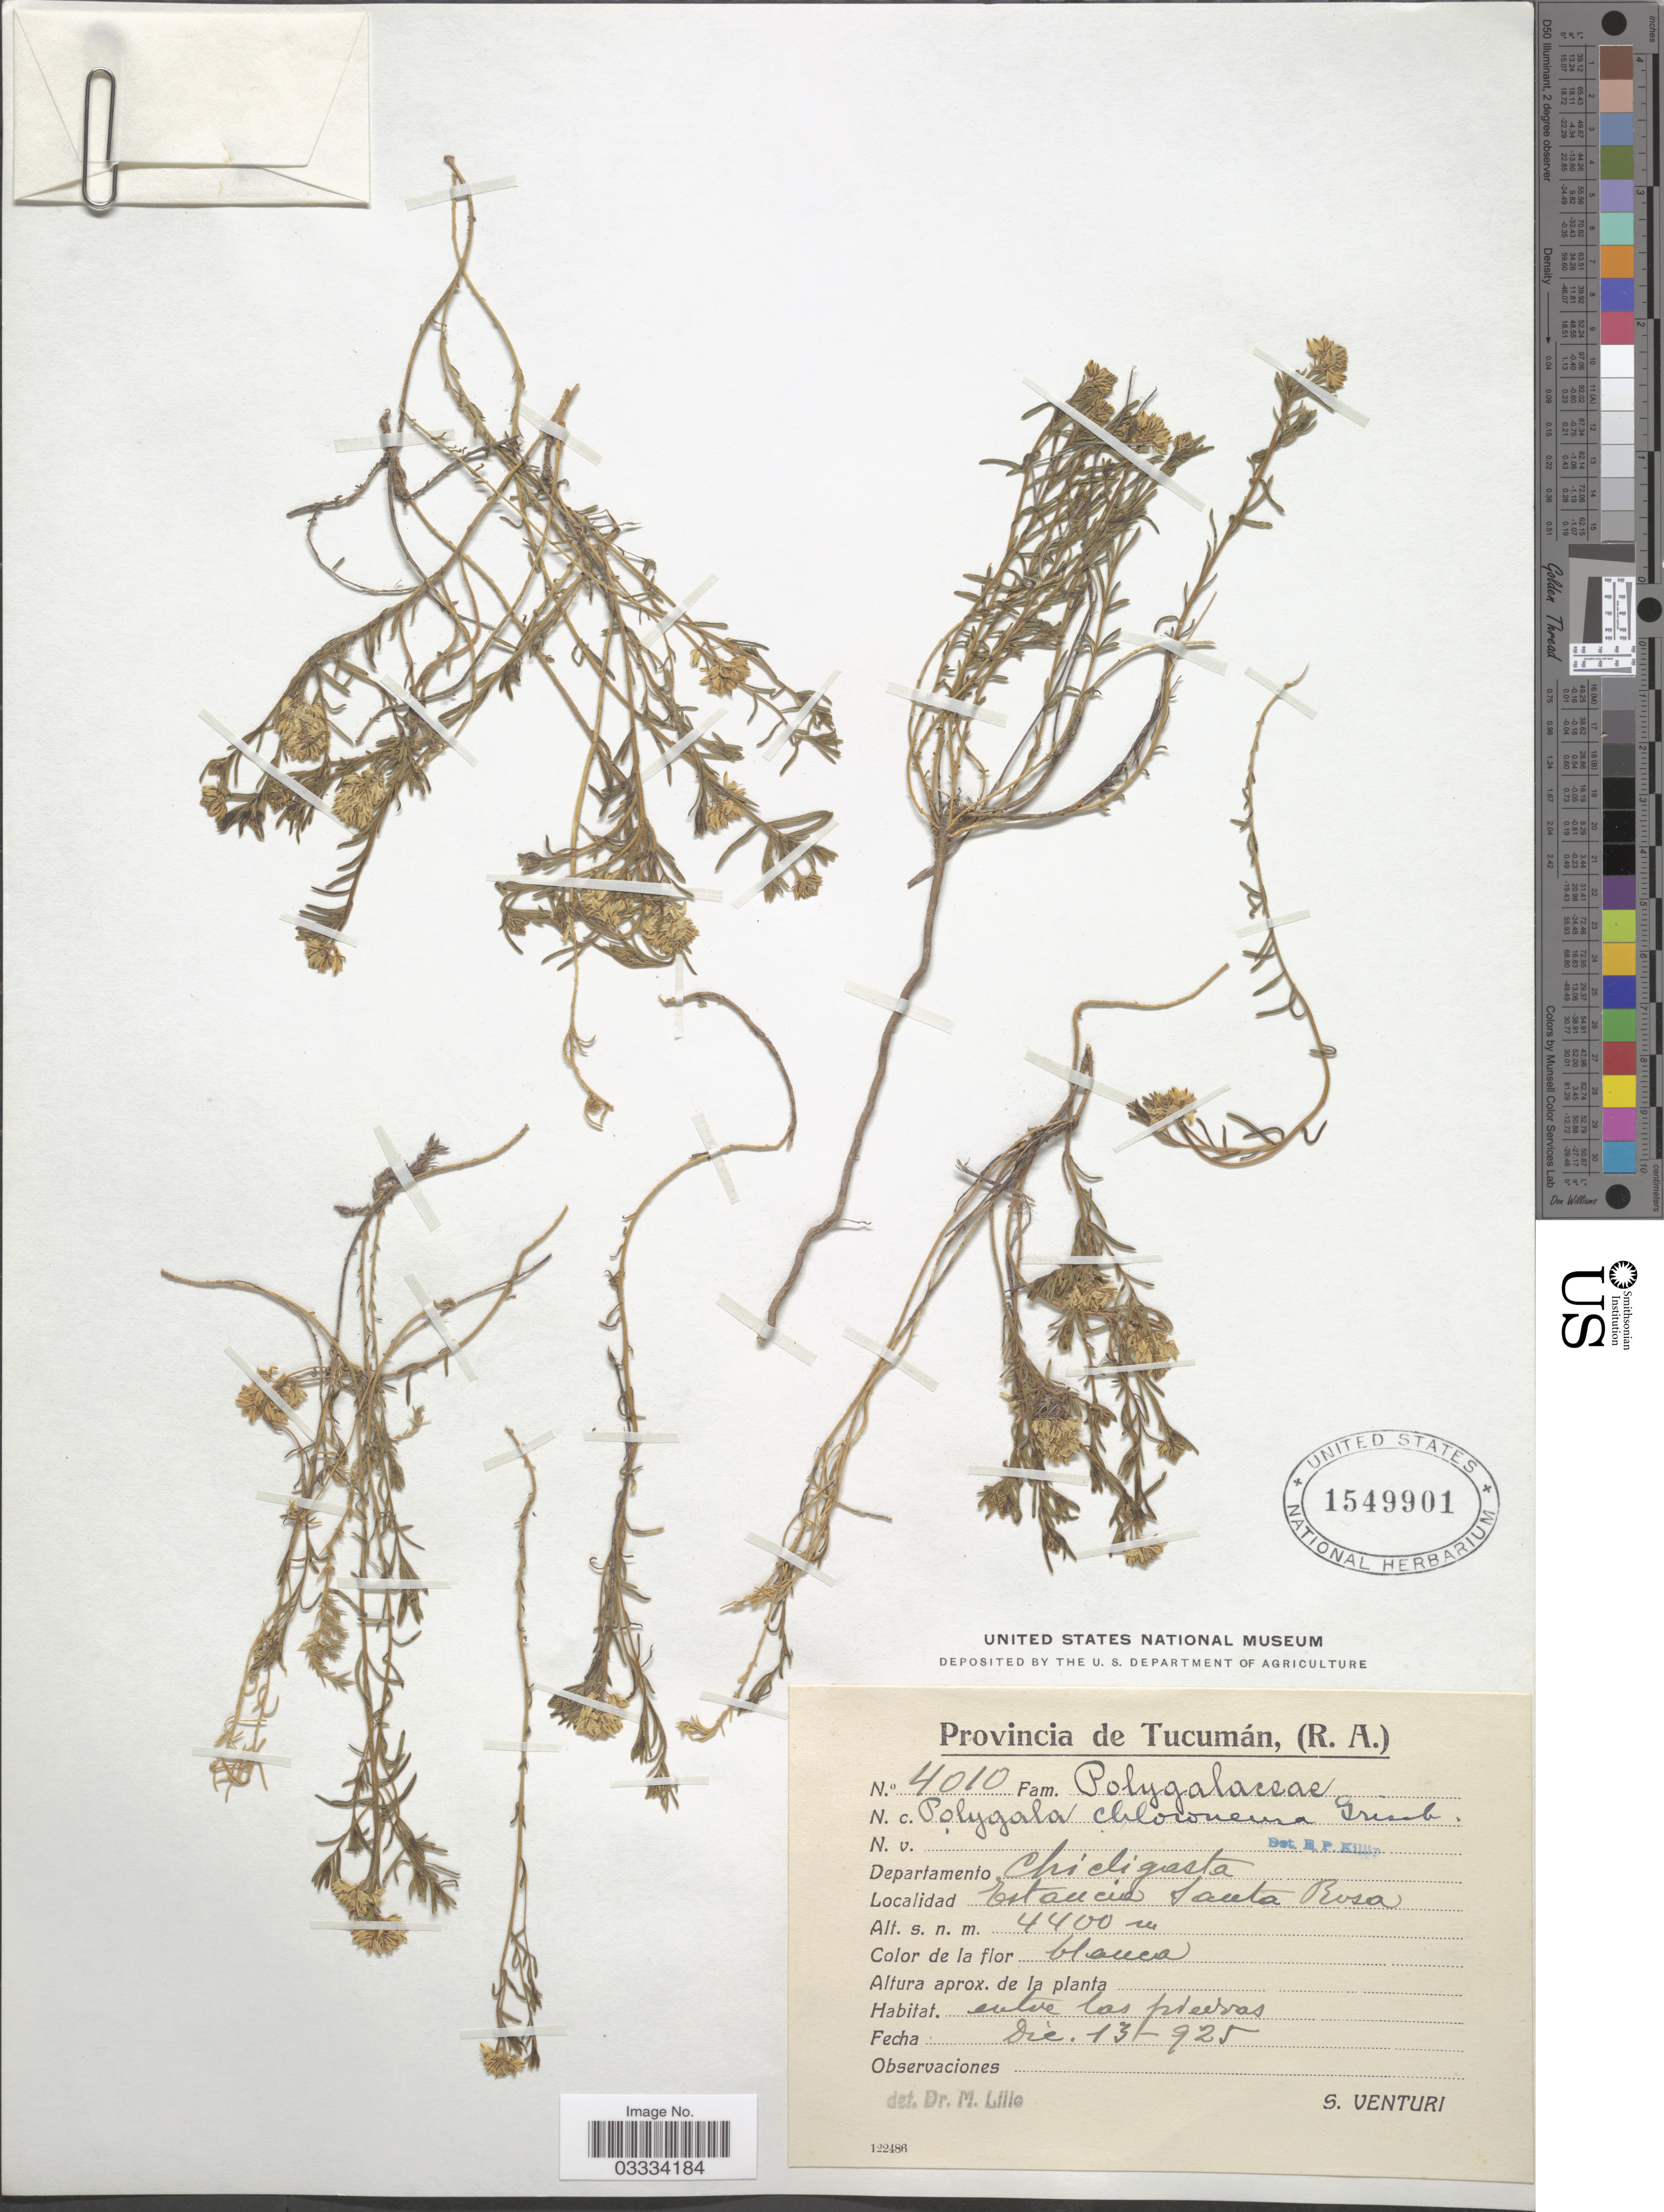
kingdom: Plantae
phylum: Tracheophyta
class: Magnoliopsida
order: Fabales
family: Polygalaceae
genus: Polygala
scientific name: Polygala subandina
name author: Phil.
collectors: S. Venturi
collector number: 4010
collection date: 1925-12-13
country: Argentina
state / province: Tucuman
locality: Departamento Chicligasta, Estancia Santa Rosa.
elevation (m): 4400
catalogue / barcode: US 1549901